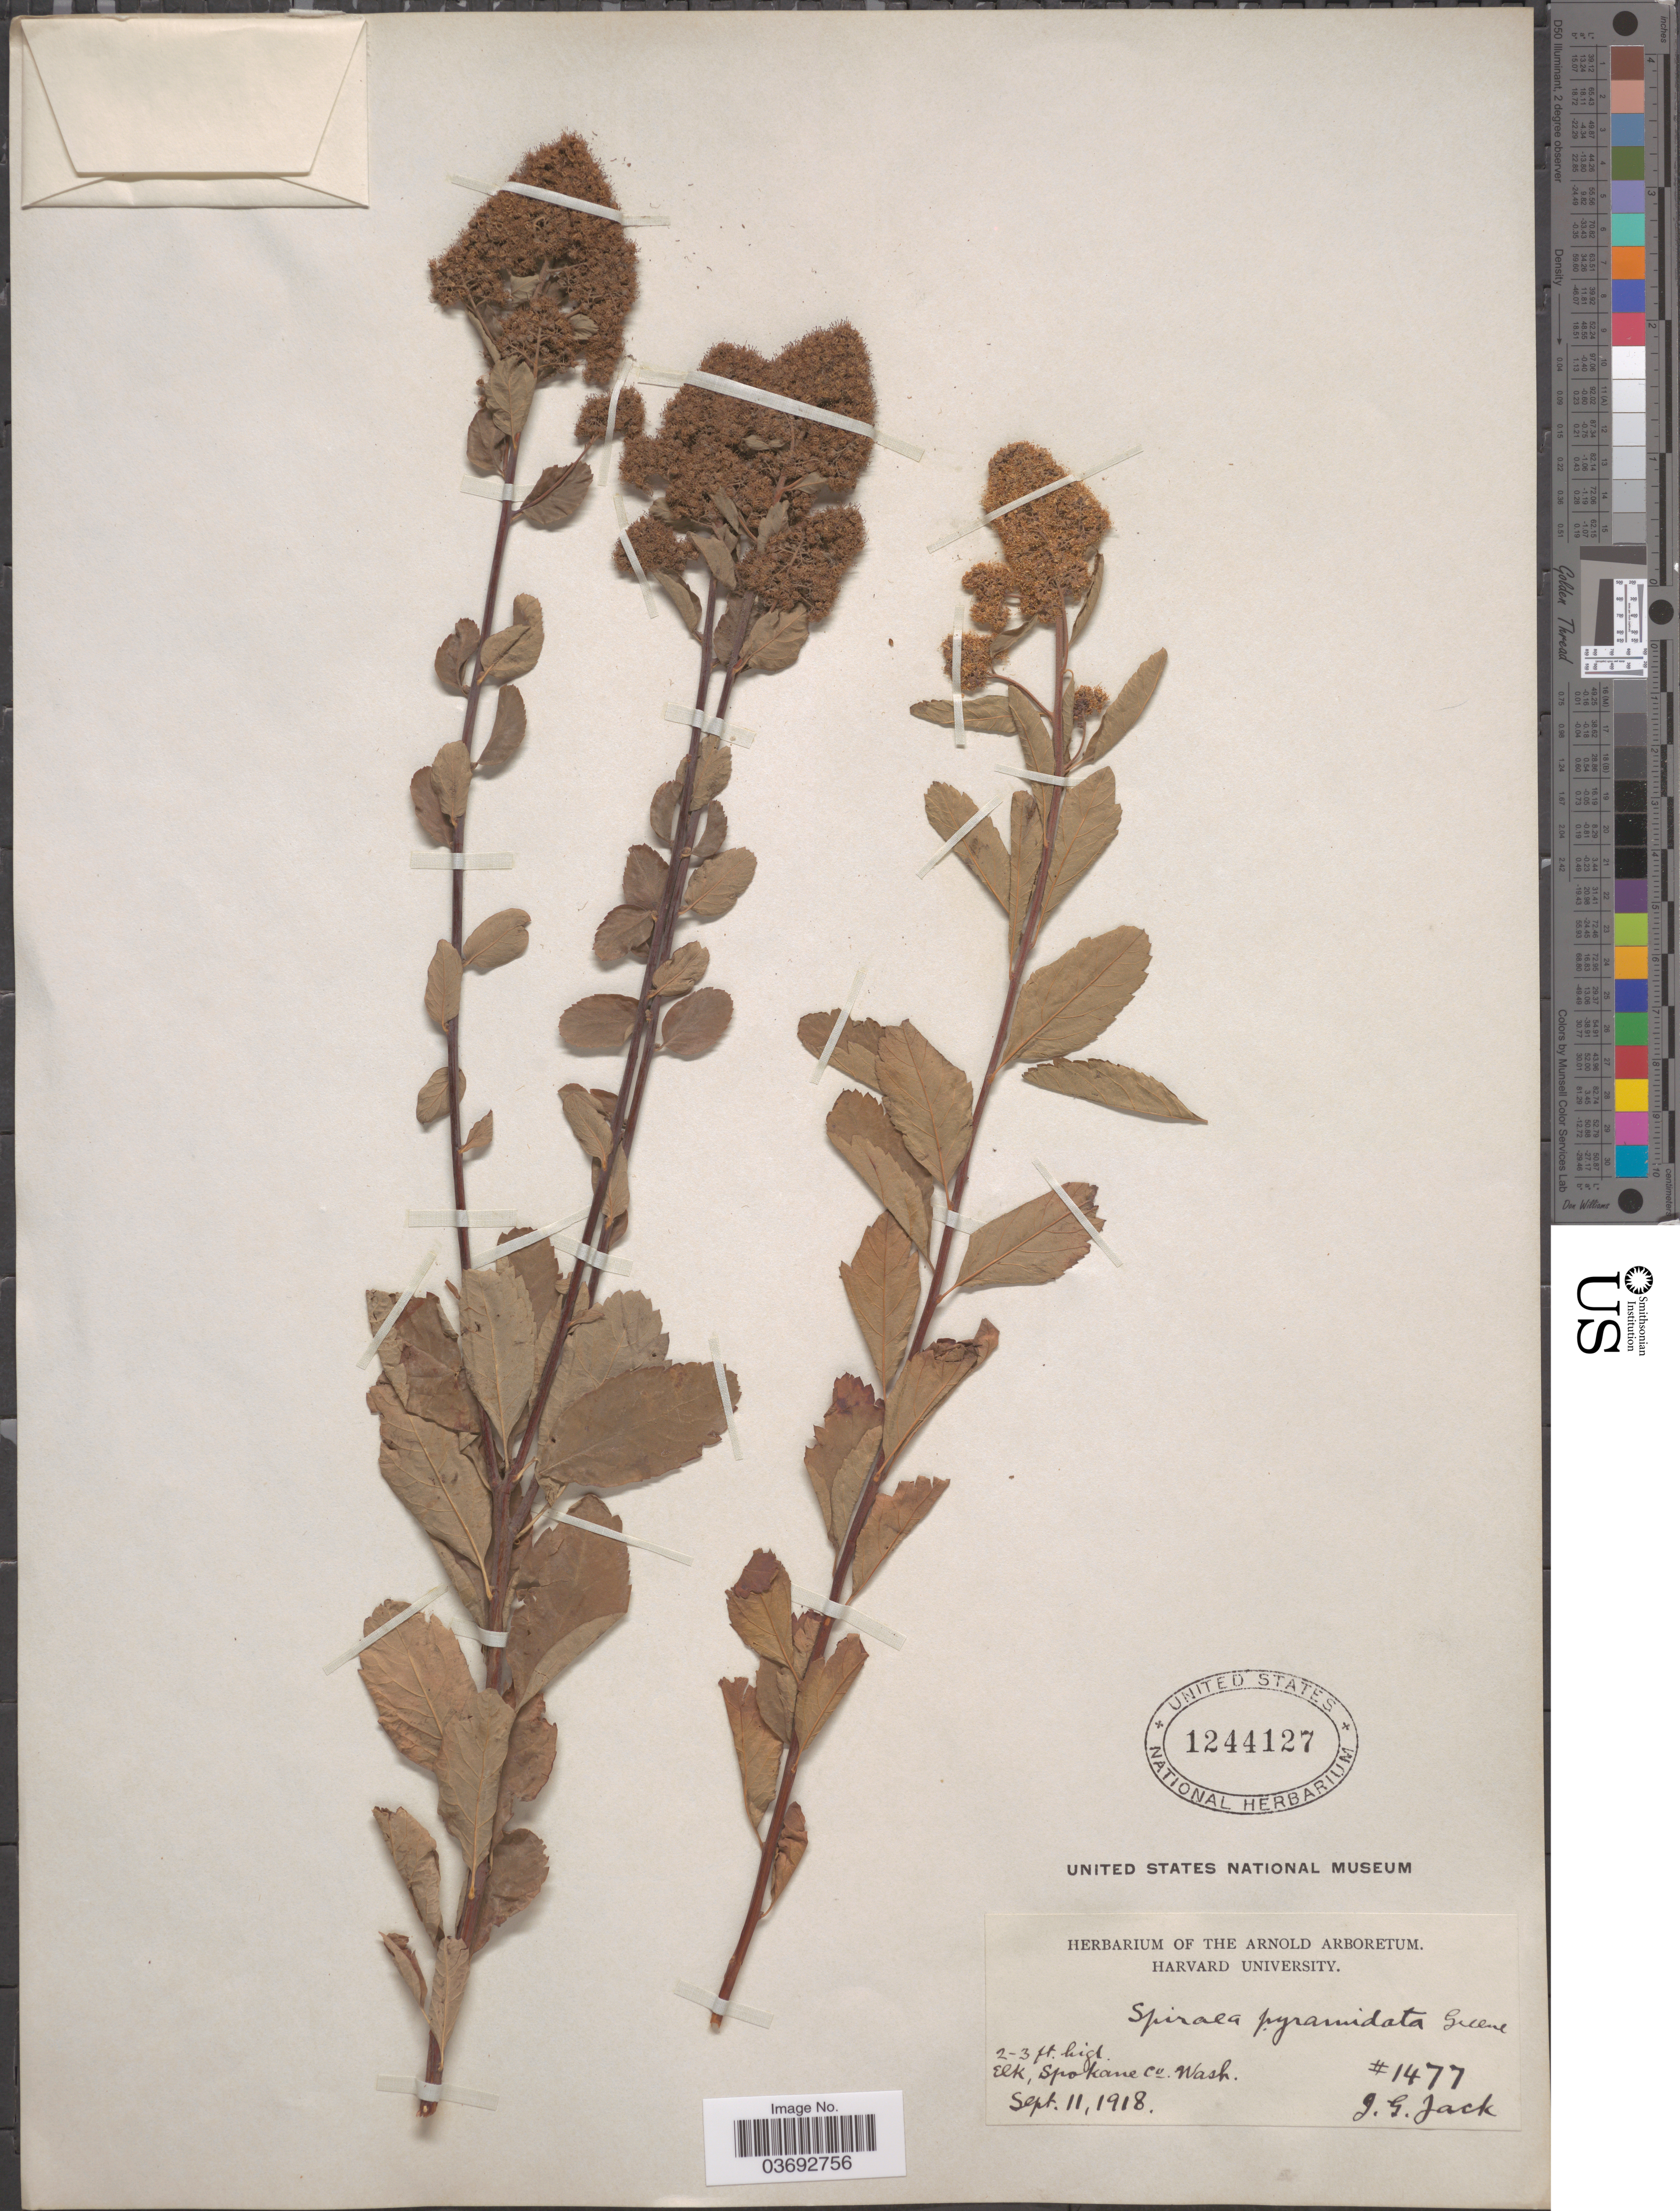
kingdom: Plantae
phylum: Tracheophyta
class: Magnoliopsida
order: Rosales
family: Rosaceae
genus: Spiraea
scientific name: Spiraea pyramidata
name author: Greene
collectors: J. G. Jack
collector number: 1477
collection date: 1918-09-11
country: United States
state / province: Washington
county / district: Spokane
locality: Elk, Spokane Co.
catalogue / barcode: US 1244127